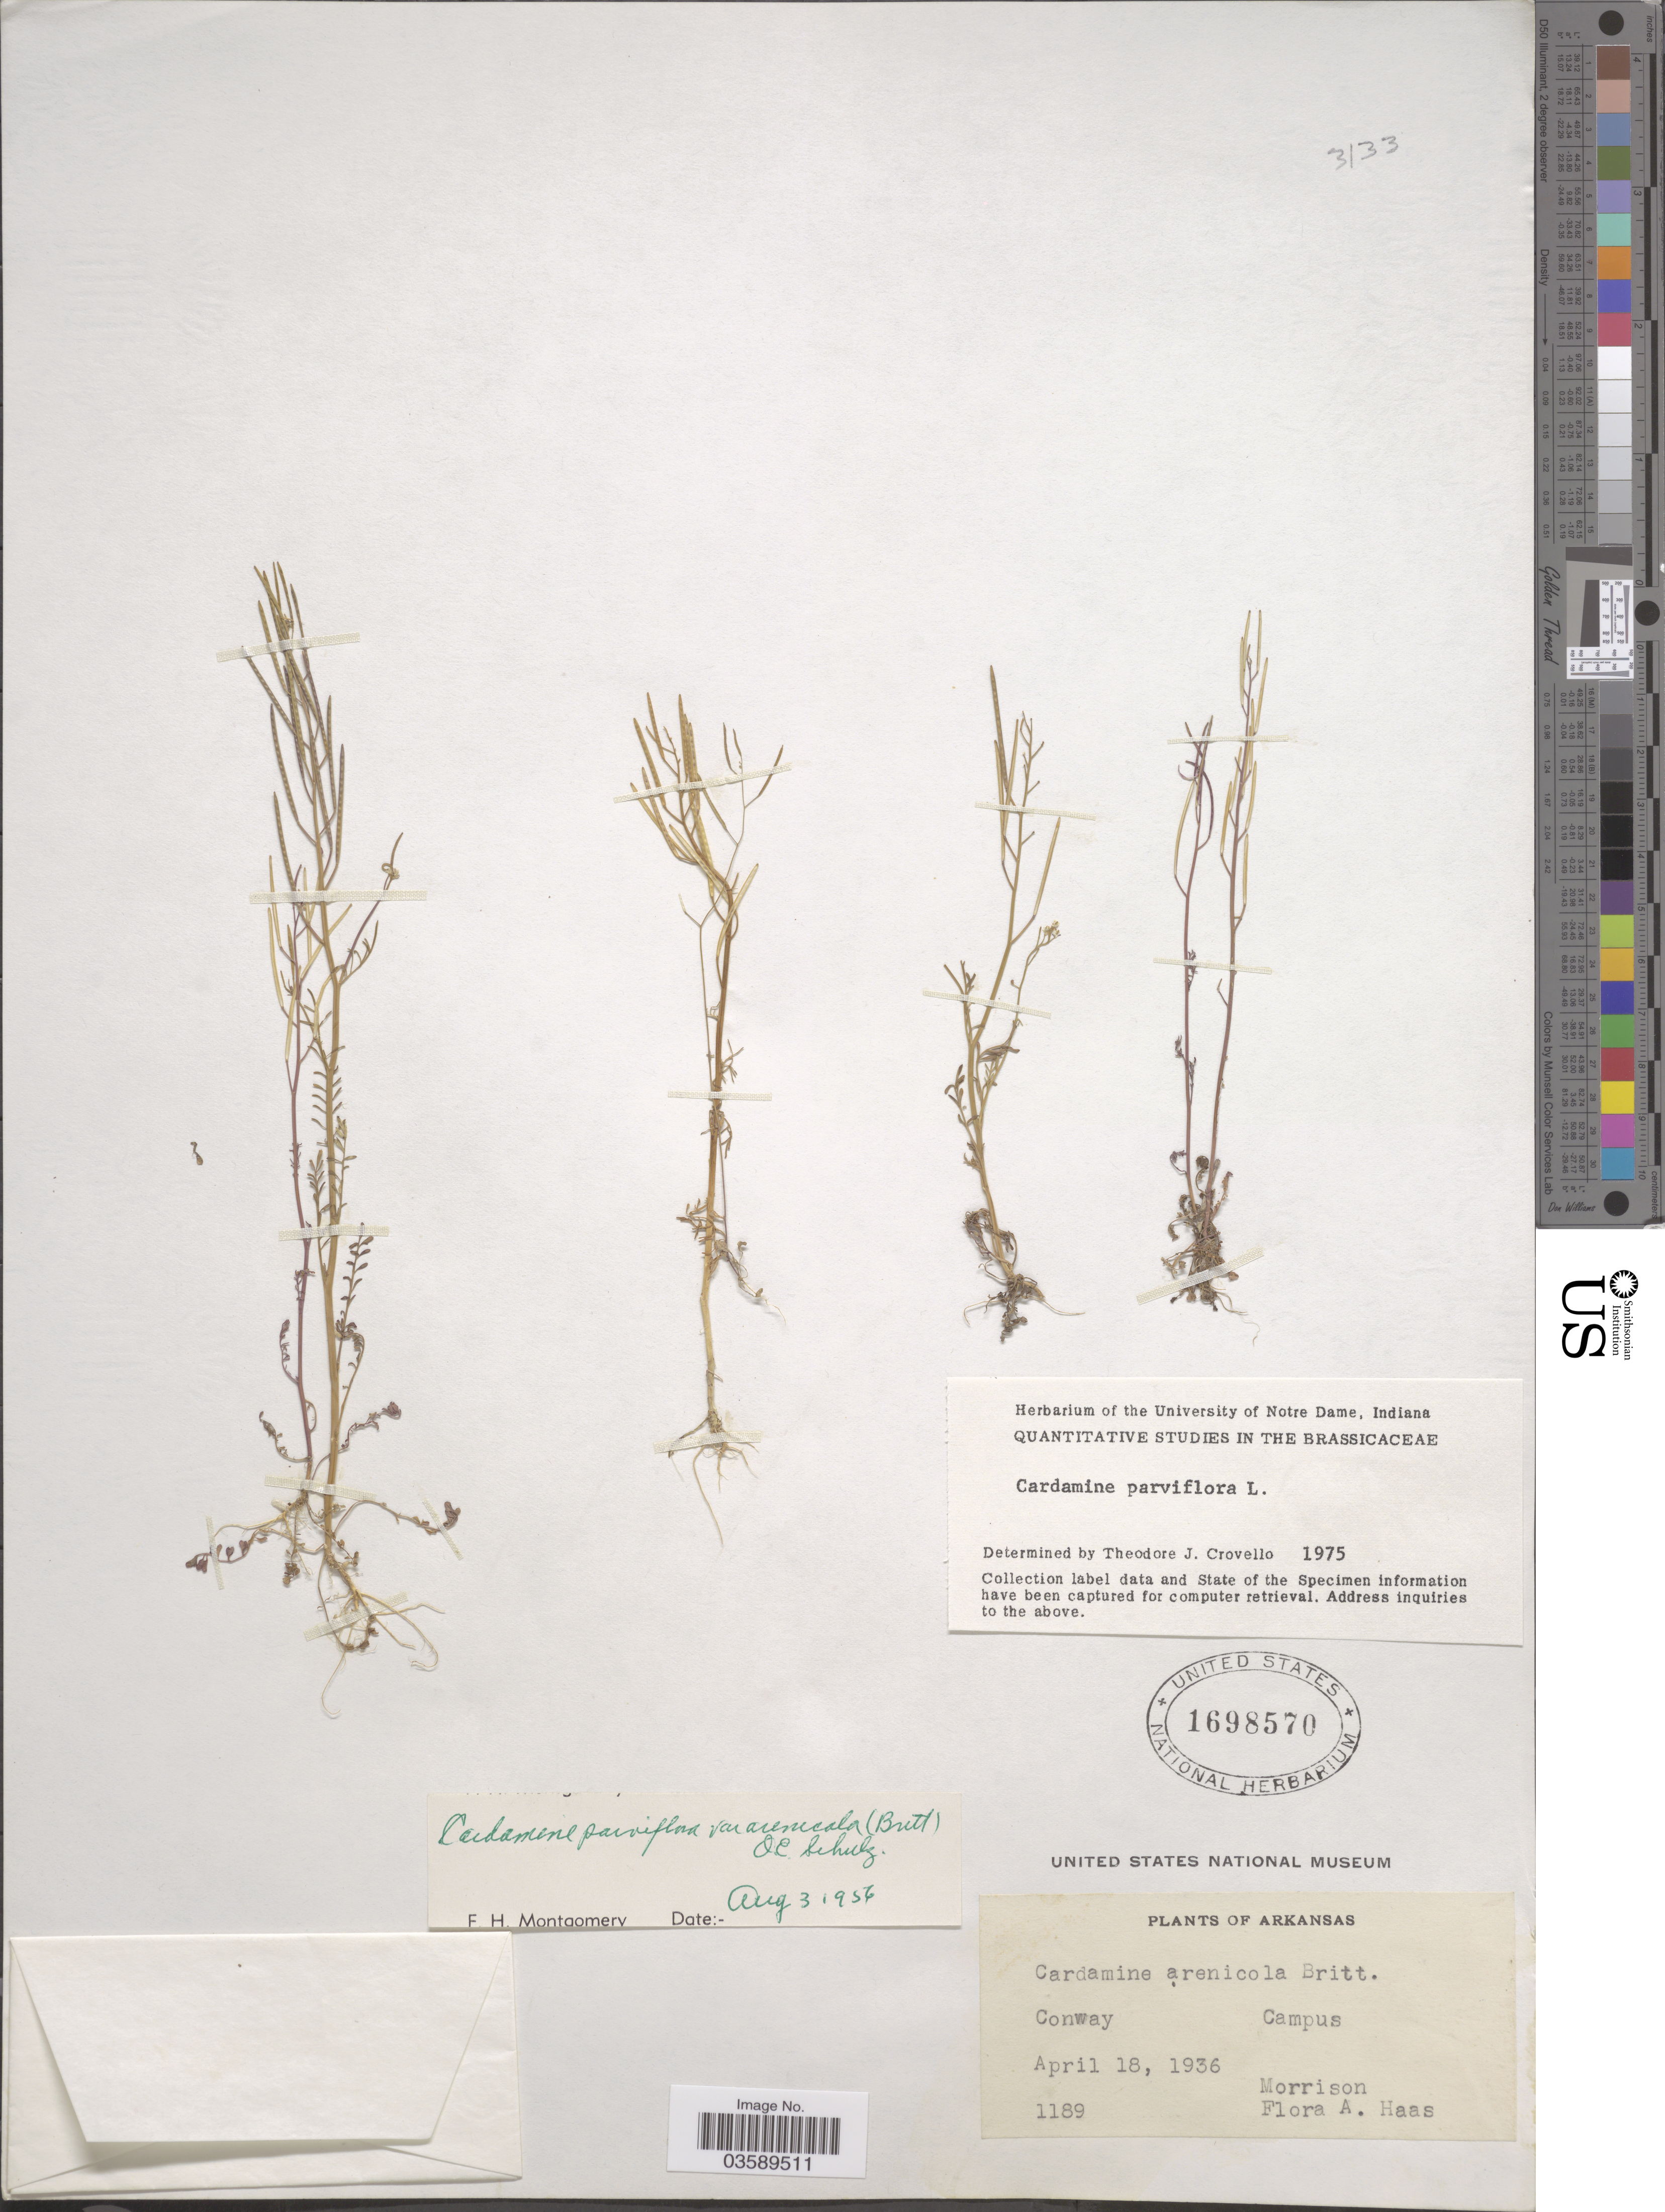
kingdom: Plantae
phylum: Tracheophyta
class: Magnoliopsida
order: Brassicales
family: Brassicaceae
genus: Cardamine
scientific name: Cardamine parviflora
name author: L.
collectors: F. A. Haas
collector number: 1189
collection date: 1936-04-18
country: United States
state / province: Arkansas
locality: Conway Campus. Morrison.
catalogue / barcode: US 1698570